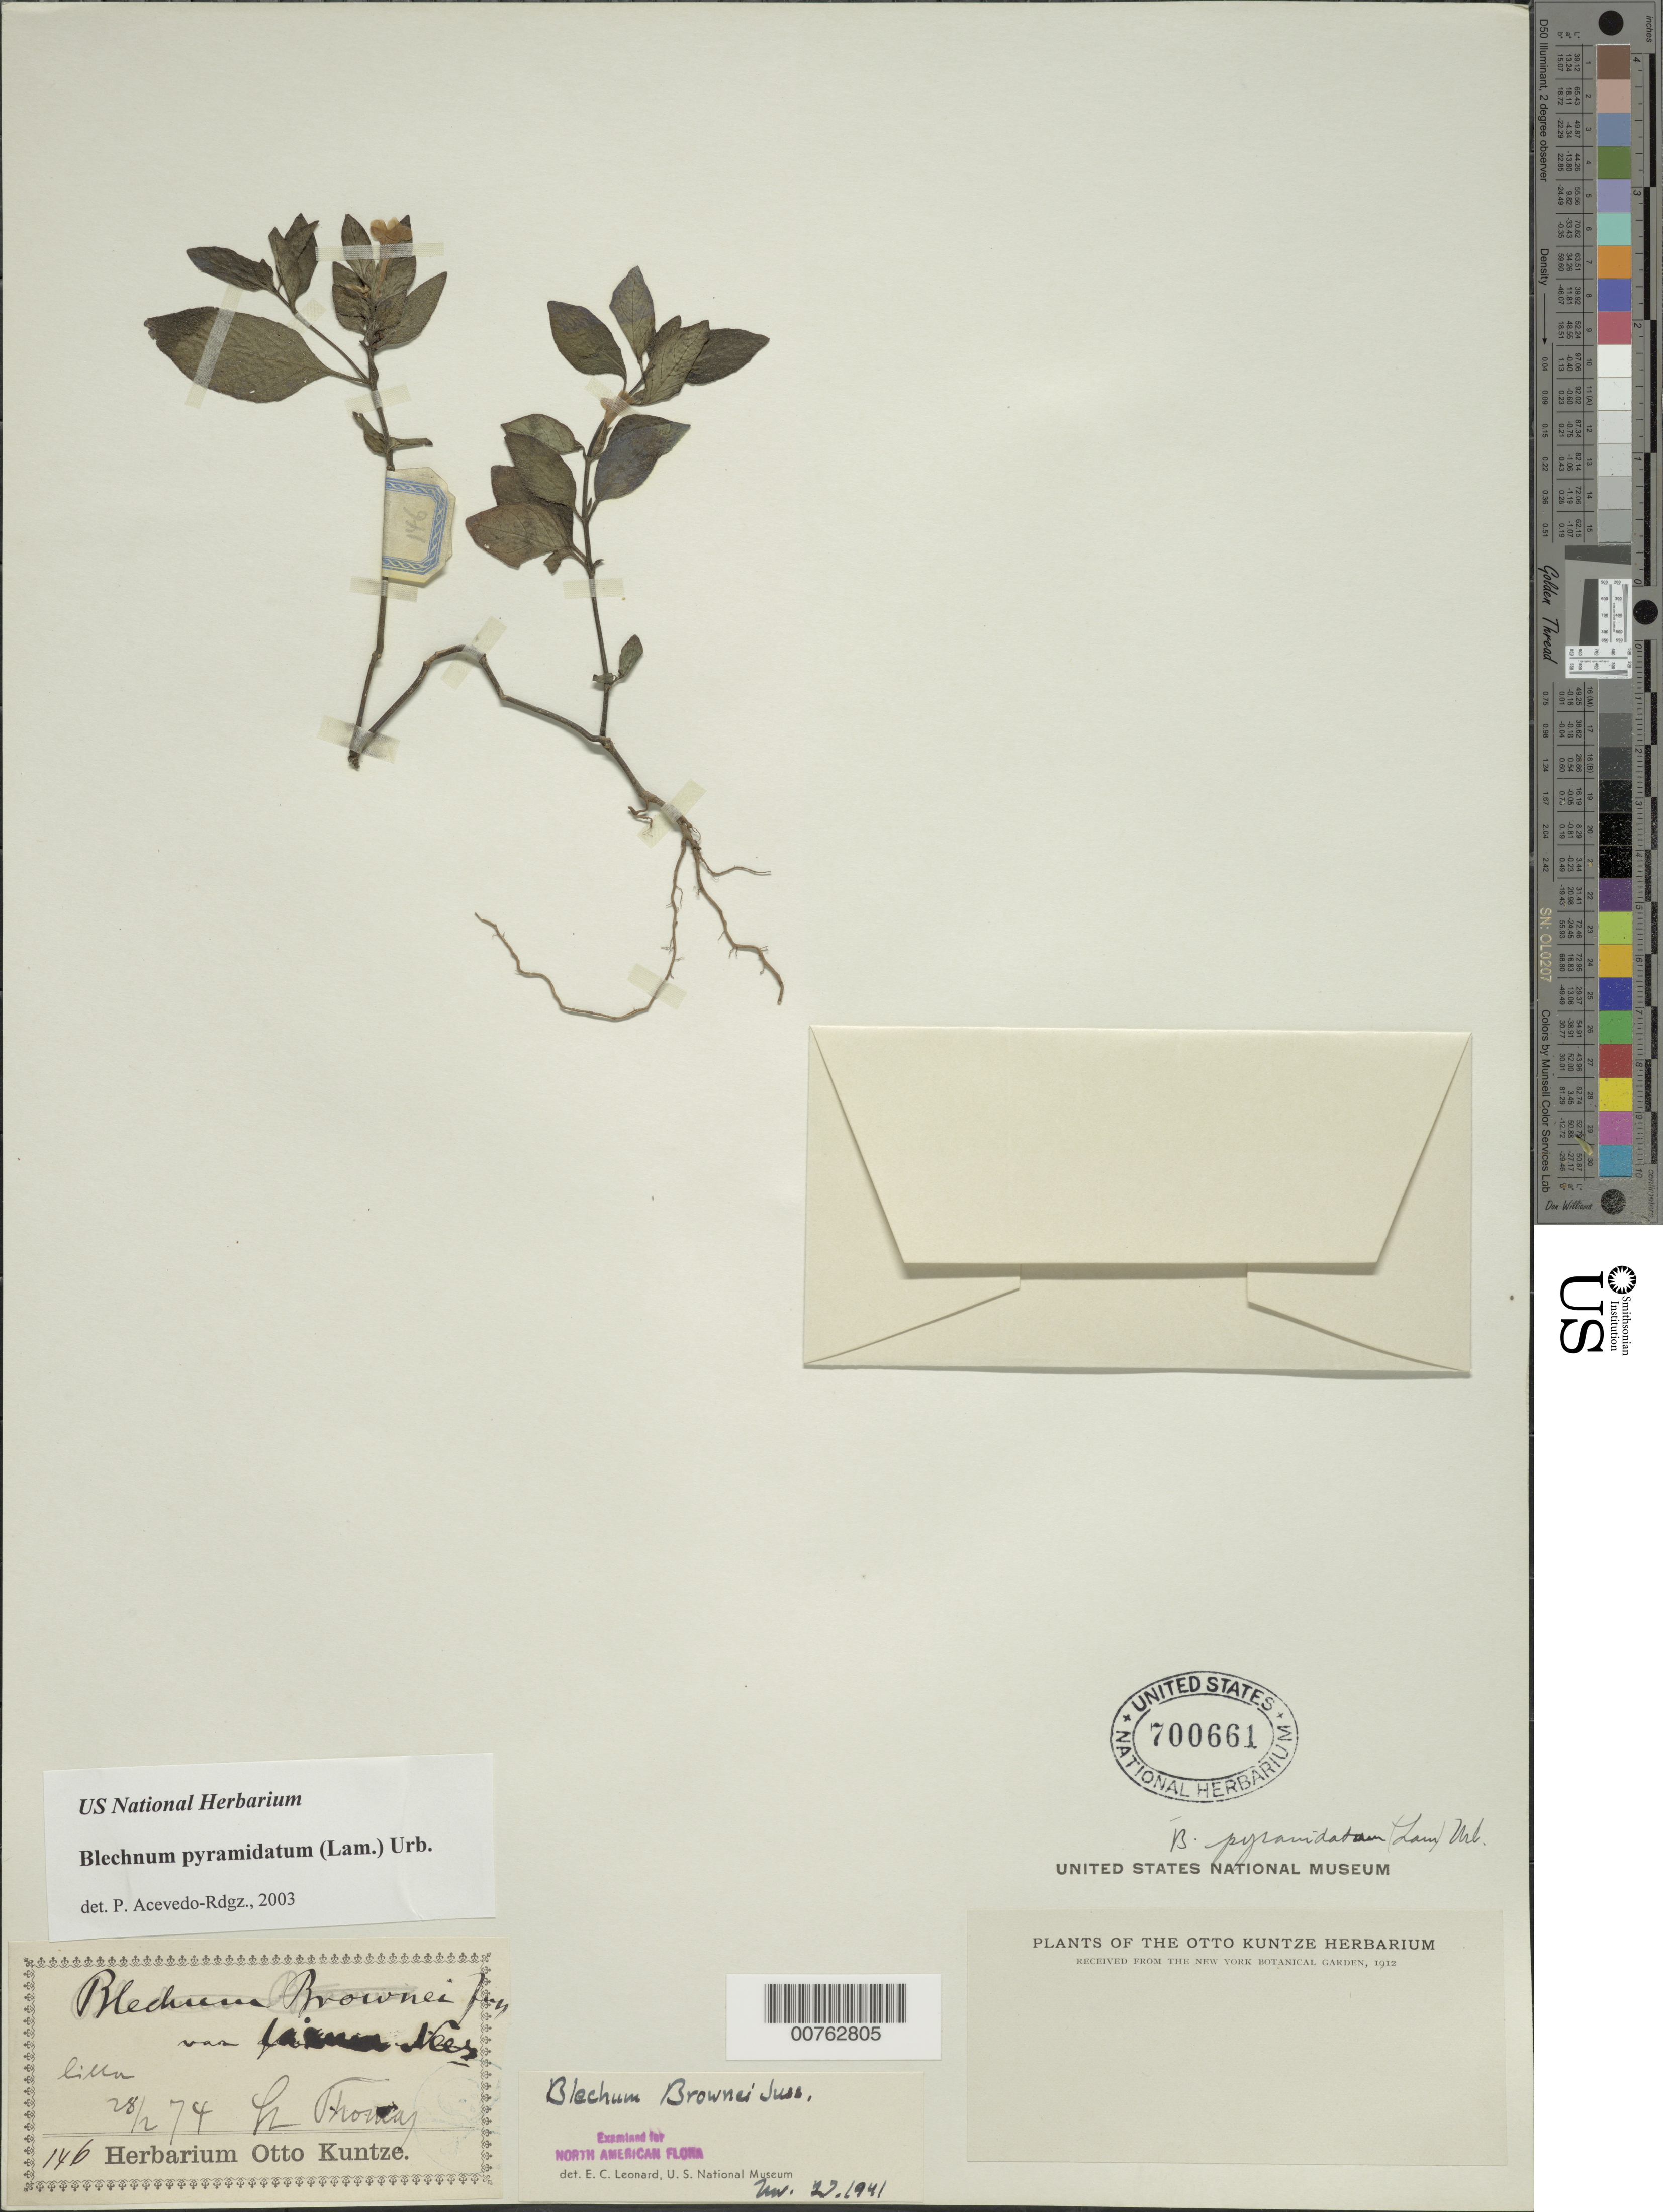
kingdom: Plantae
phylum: Tracheophyta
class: Magnoliopsida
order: Lamiales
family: Acanthaceae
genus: Blechum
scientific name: Blechum pyramidatum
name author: (Lam.) Urb.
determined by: Acevedo-Rodríguez, P., (BOT), Smithsonian Institution - National Museum of Natural History (UNITED STATES)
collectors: C.E.O. Kuntze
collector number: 146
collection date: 1874-02-28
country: U.S. Virgin Islands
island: St. Thomas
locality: St. Thomas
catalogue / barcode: US 700661